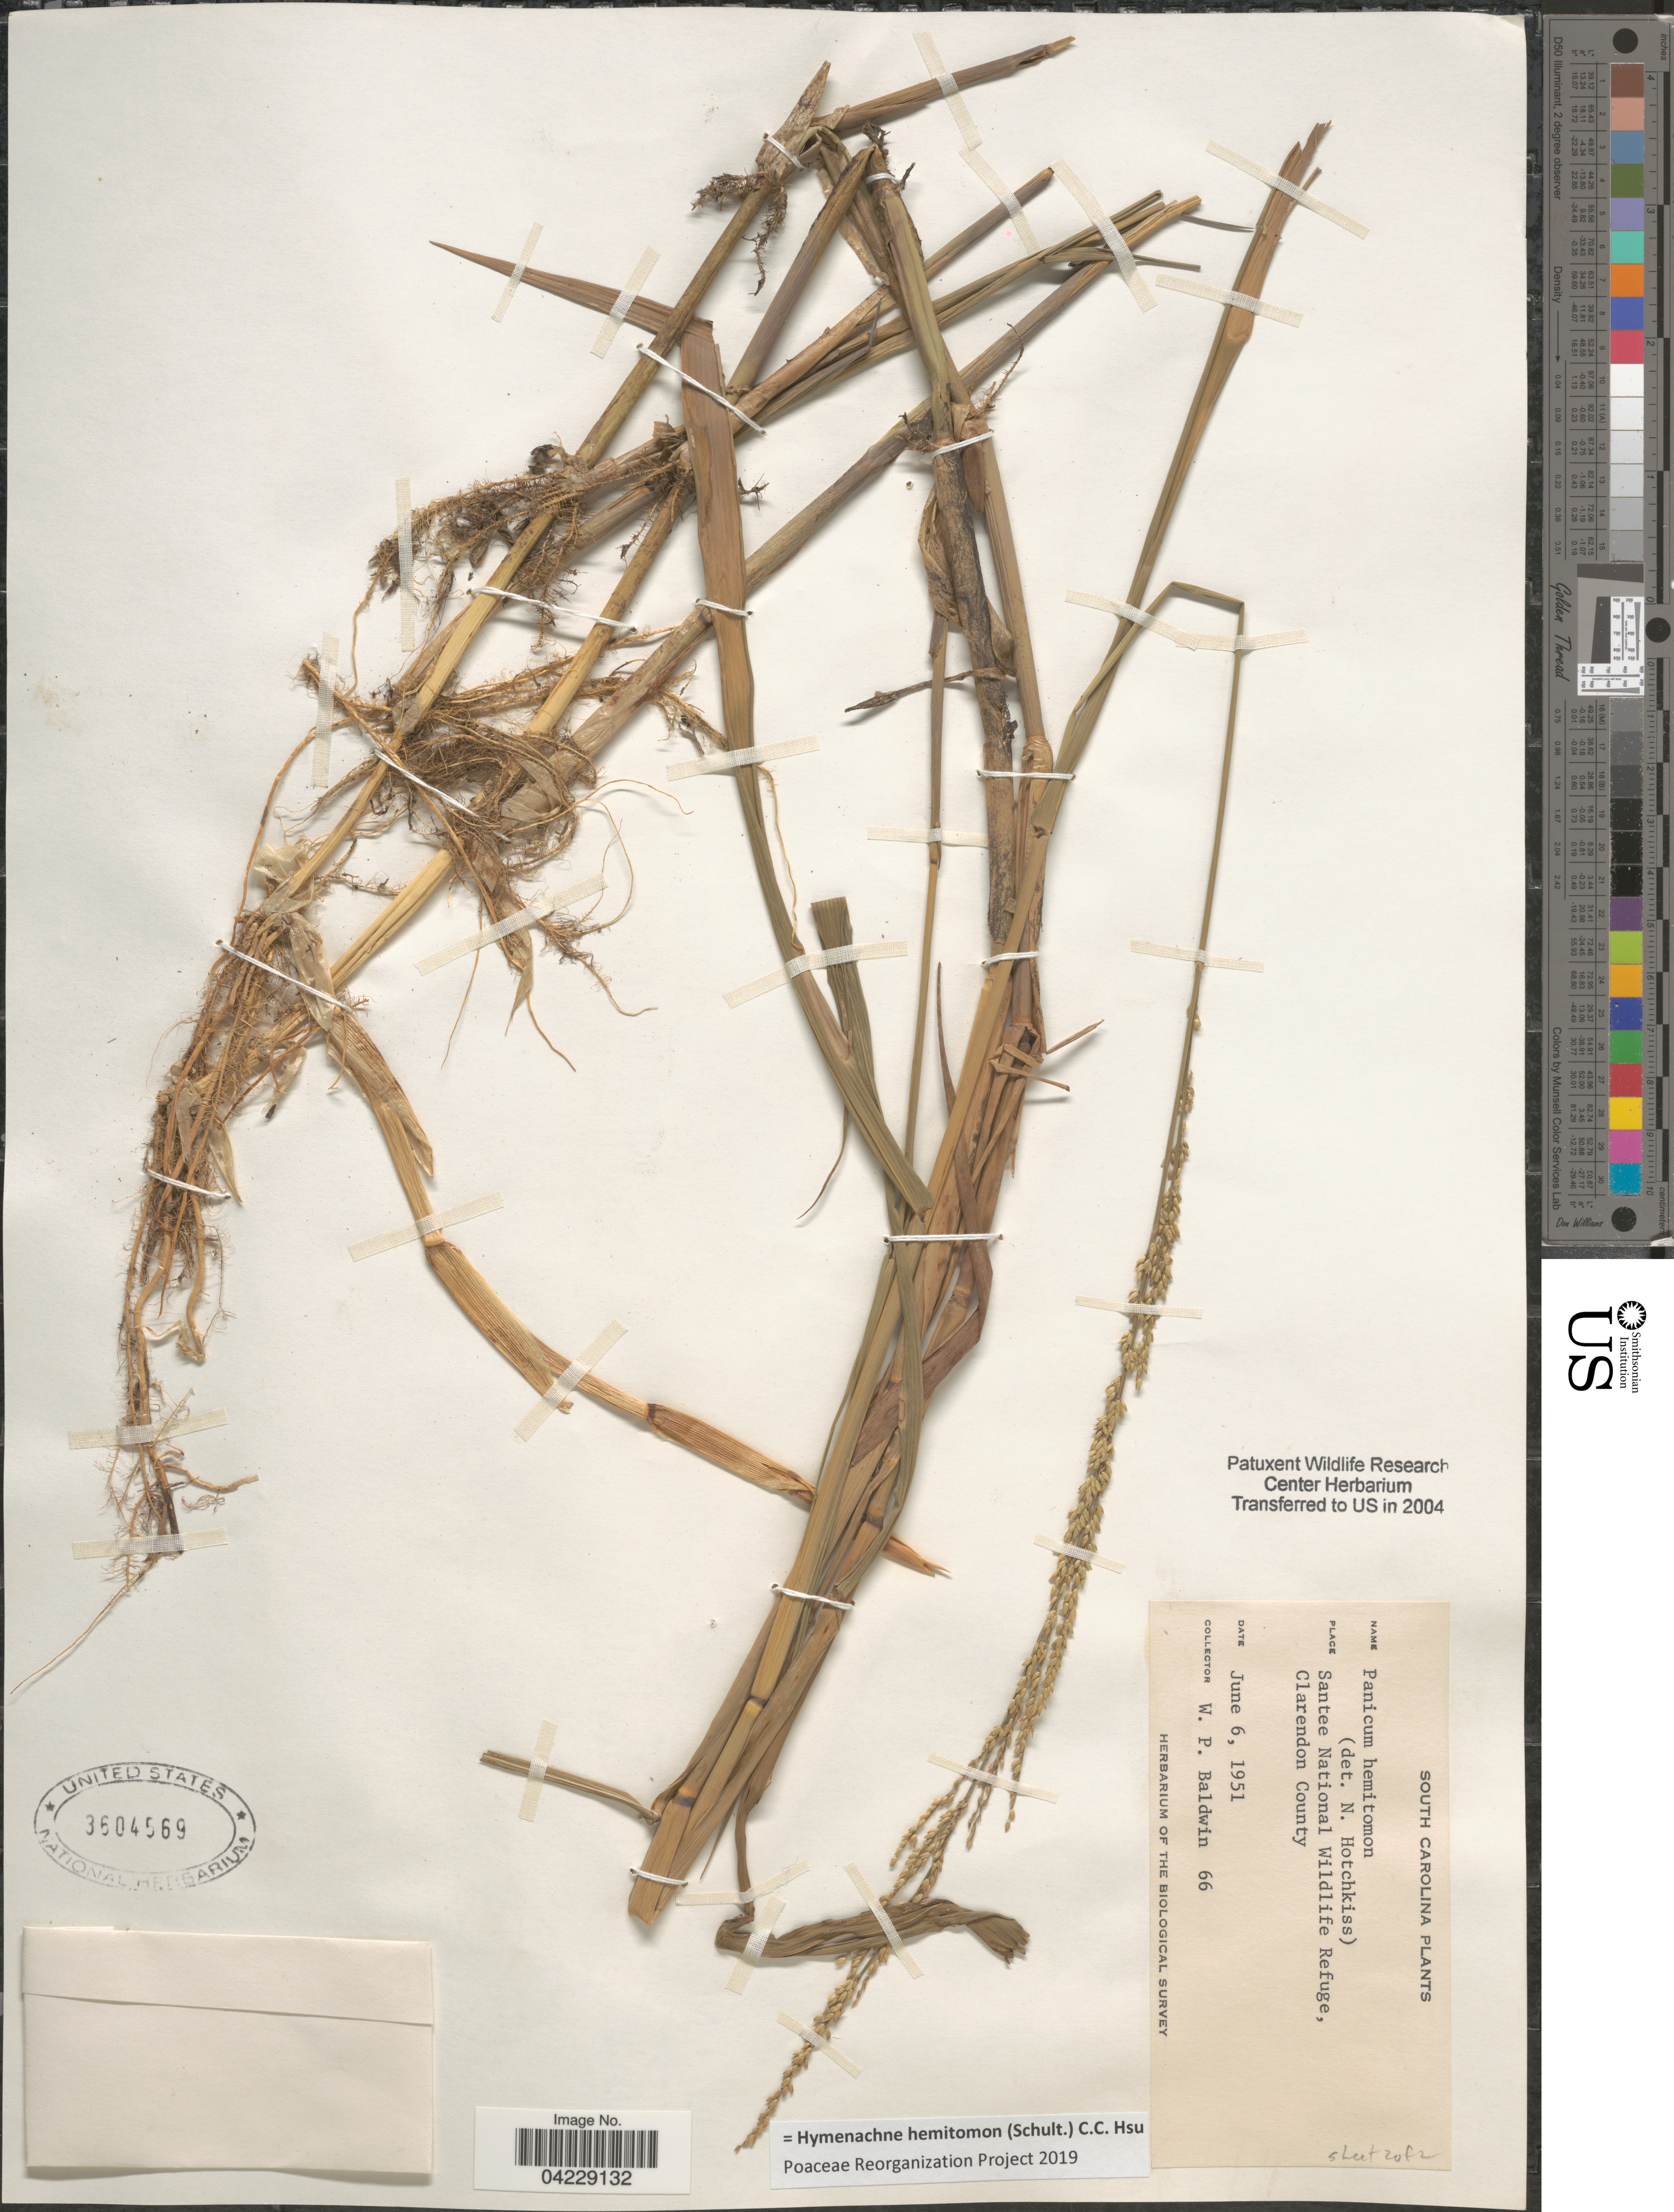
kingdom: Plantae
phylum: Tracheophyta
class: Liliopsida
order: Poales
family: Poaceae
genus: Hymenachne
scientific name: Hymenachne hemitomon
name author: (Schult.) C. C. Hsu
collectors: W. Baldwin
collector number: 66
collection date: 1951-06-06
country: United States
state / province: South Carolina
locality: Santee National Wildlife Refuge, Clarendon County. The Biological Survey.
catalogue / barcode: US 3604569